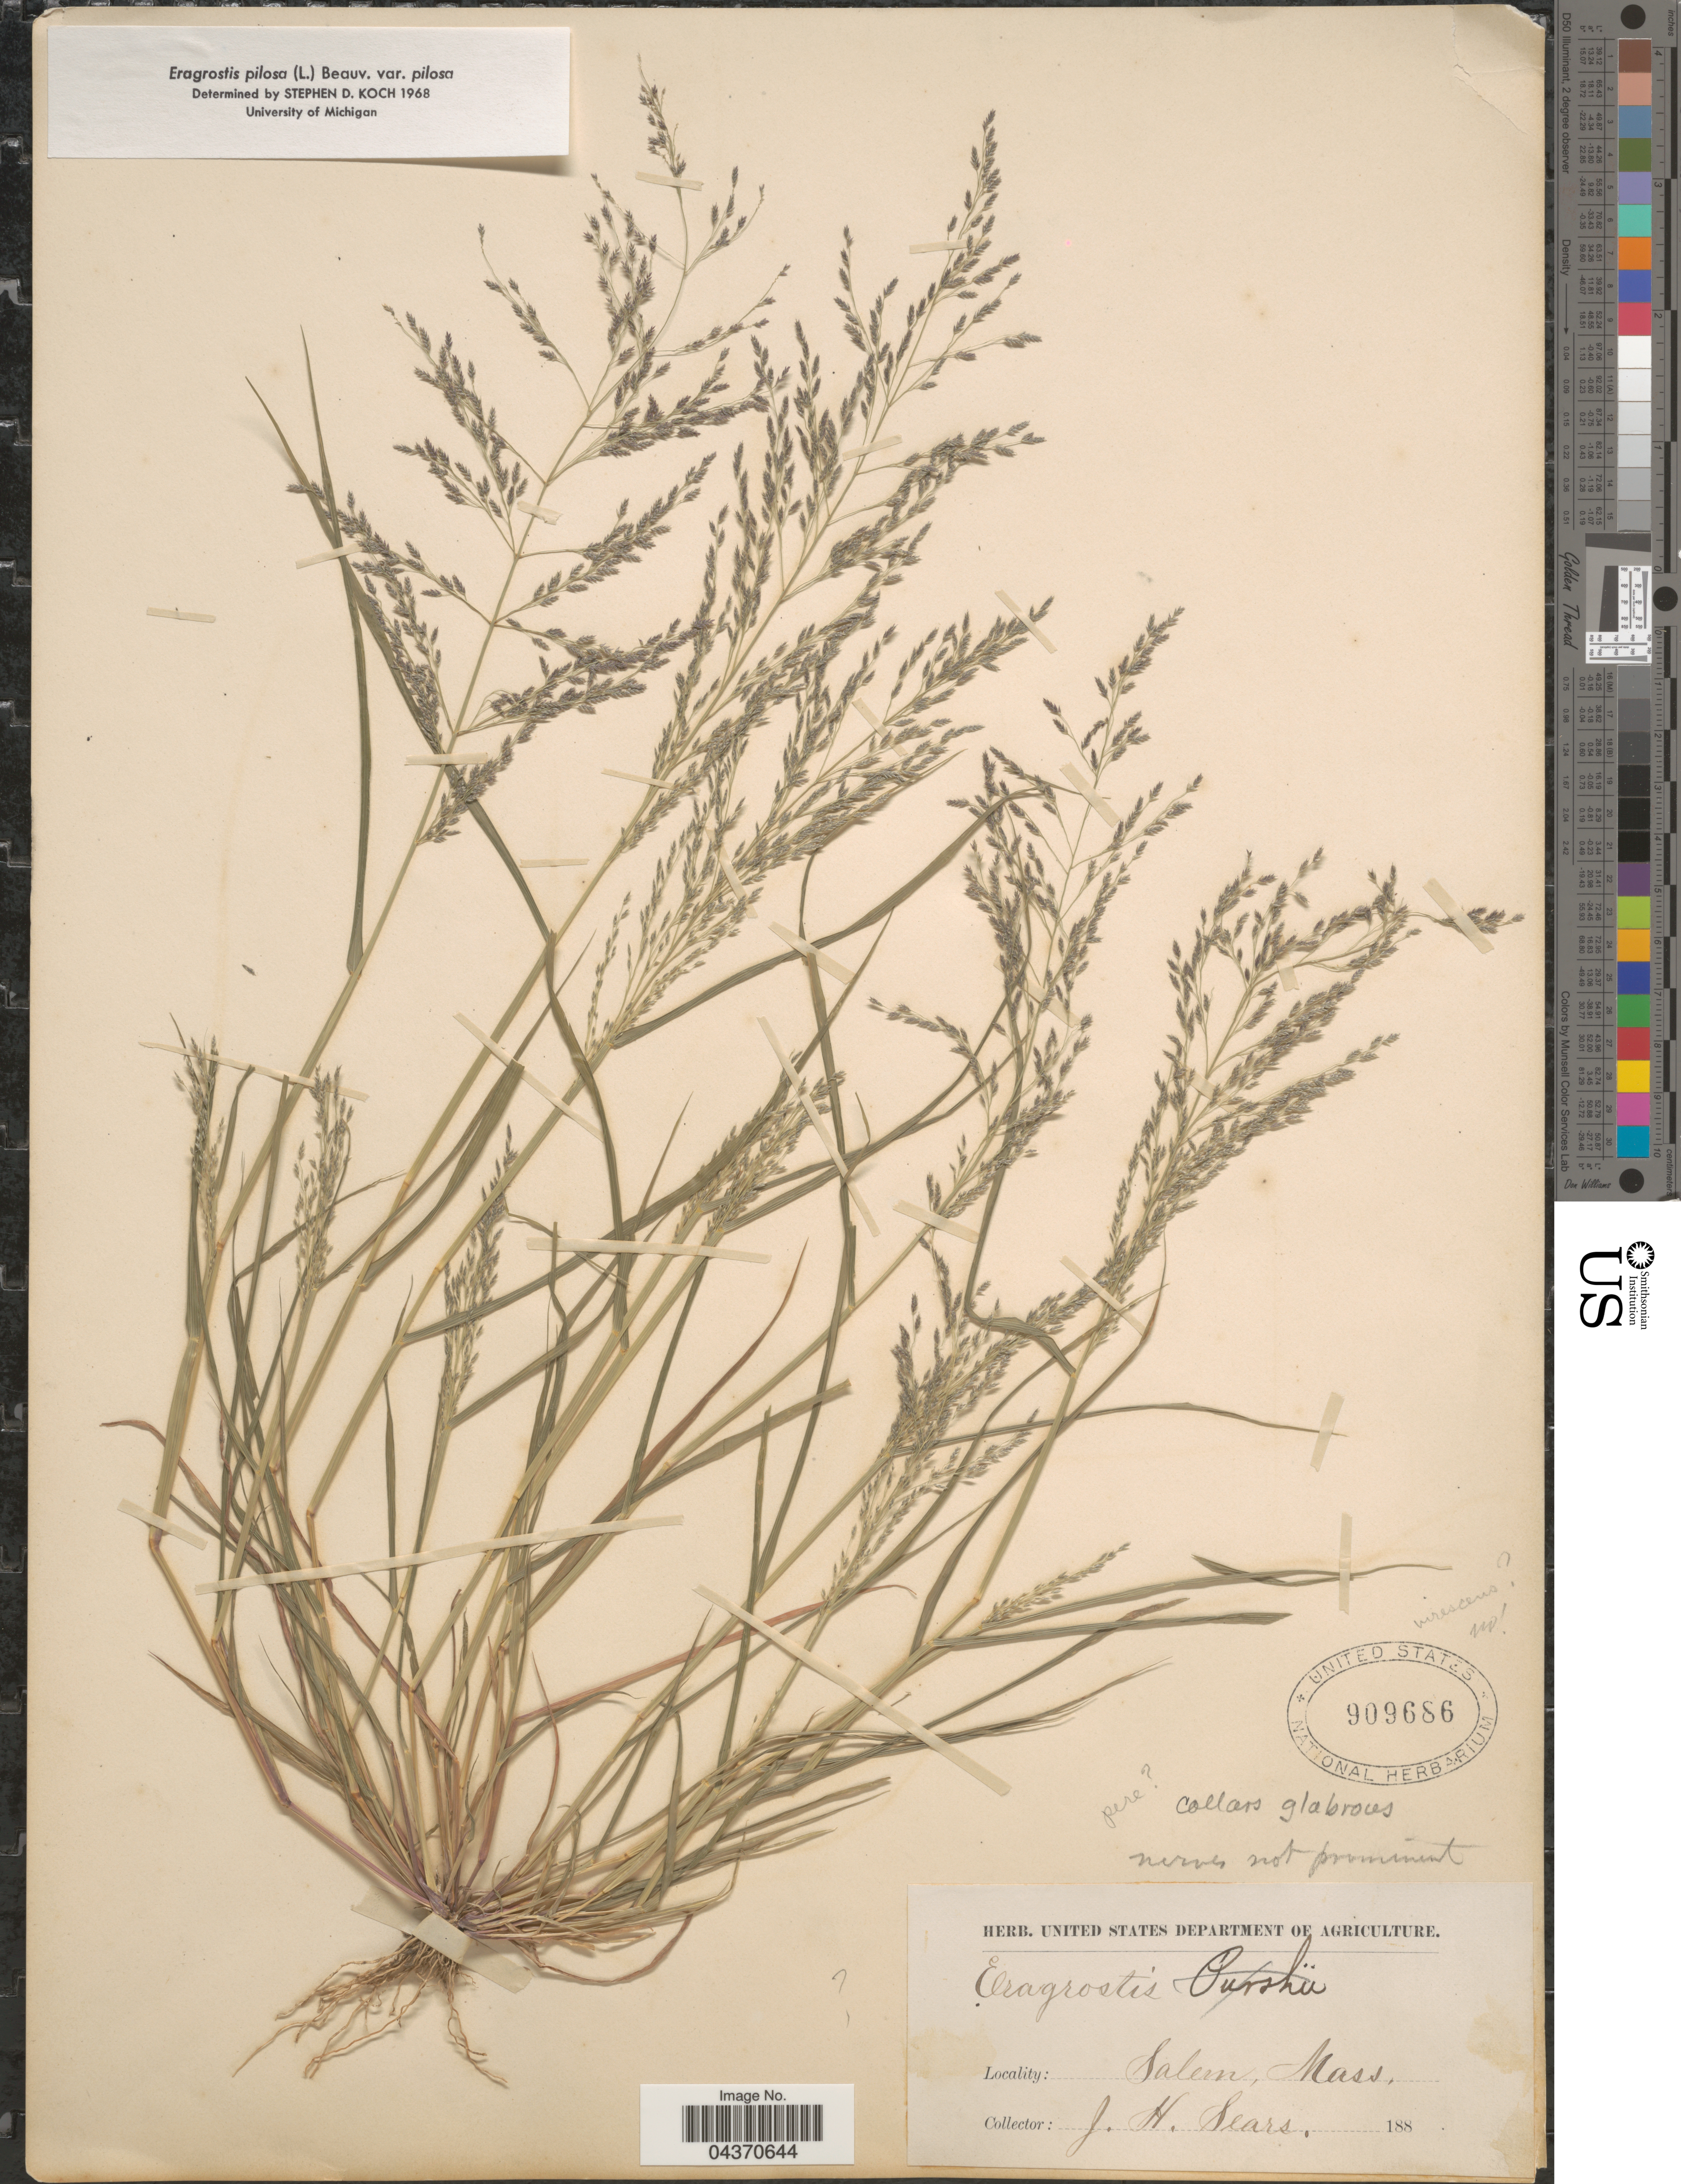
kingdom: Plantae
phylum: Tracheophyta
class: Liliopsida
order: Poales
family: Poaceae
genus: Eragrostis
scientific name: Eragrostis pilosa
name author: (L.) P. Beauv.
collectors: J. Sears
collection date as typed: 188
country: United States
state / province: Massachusetts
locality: Salem.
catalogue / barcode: US 909686